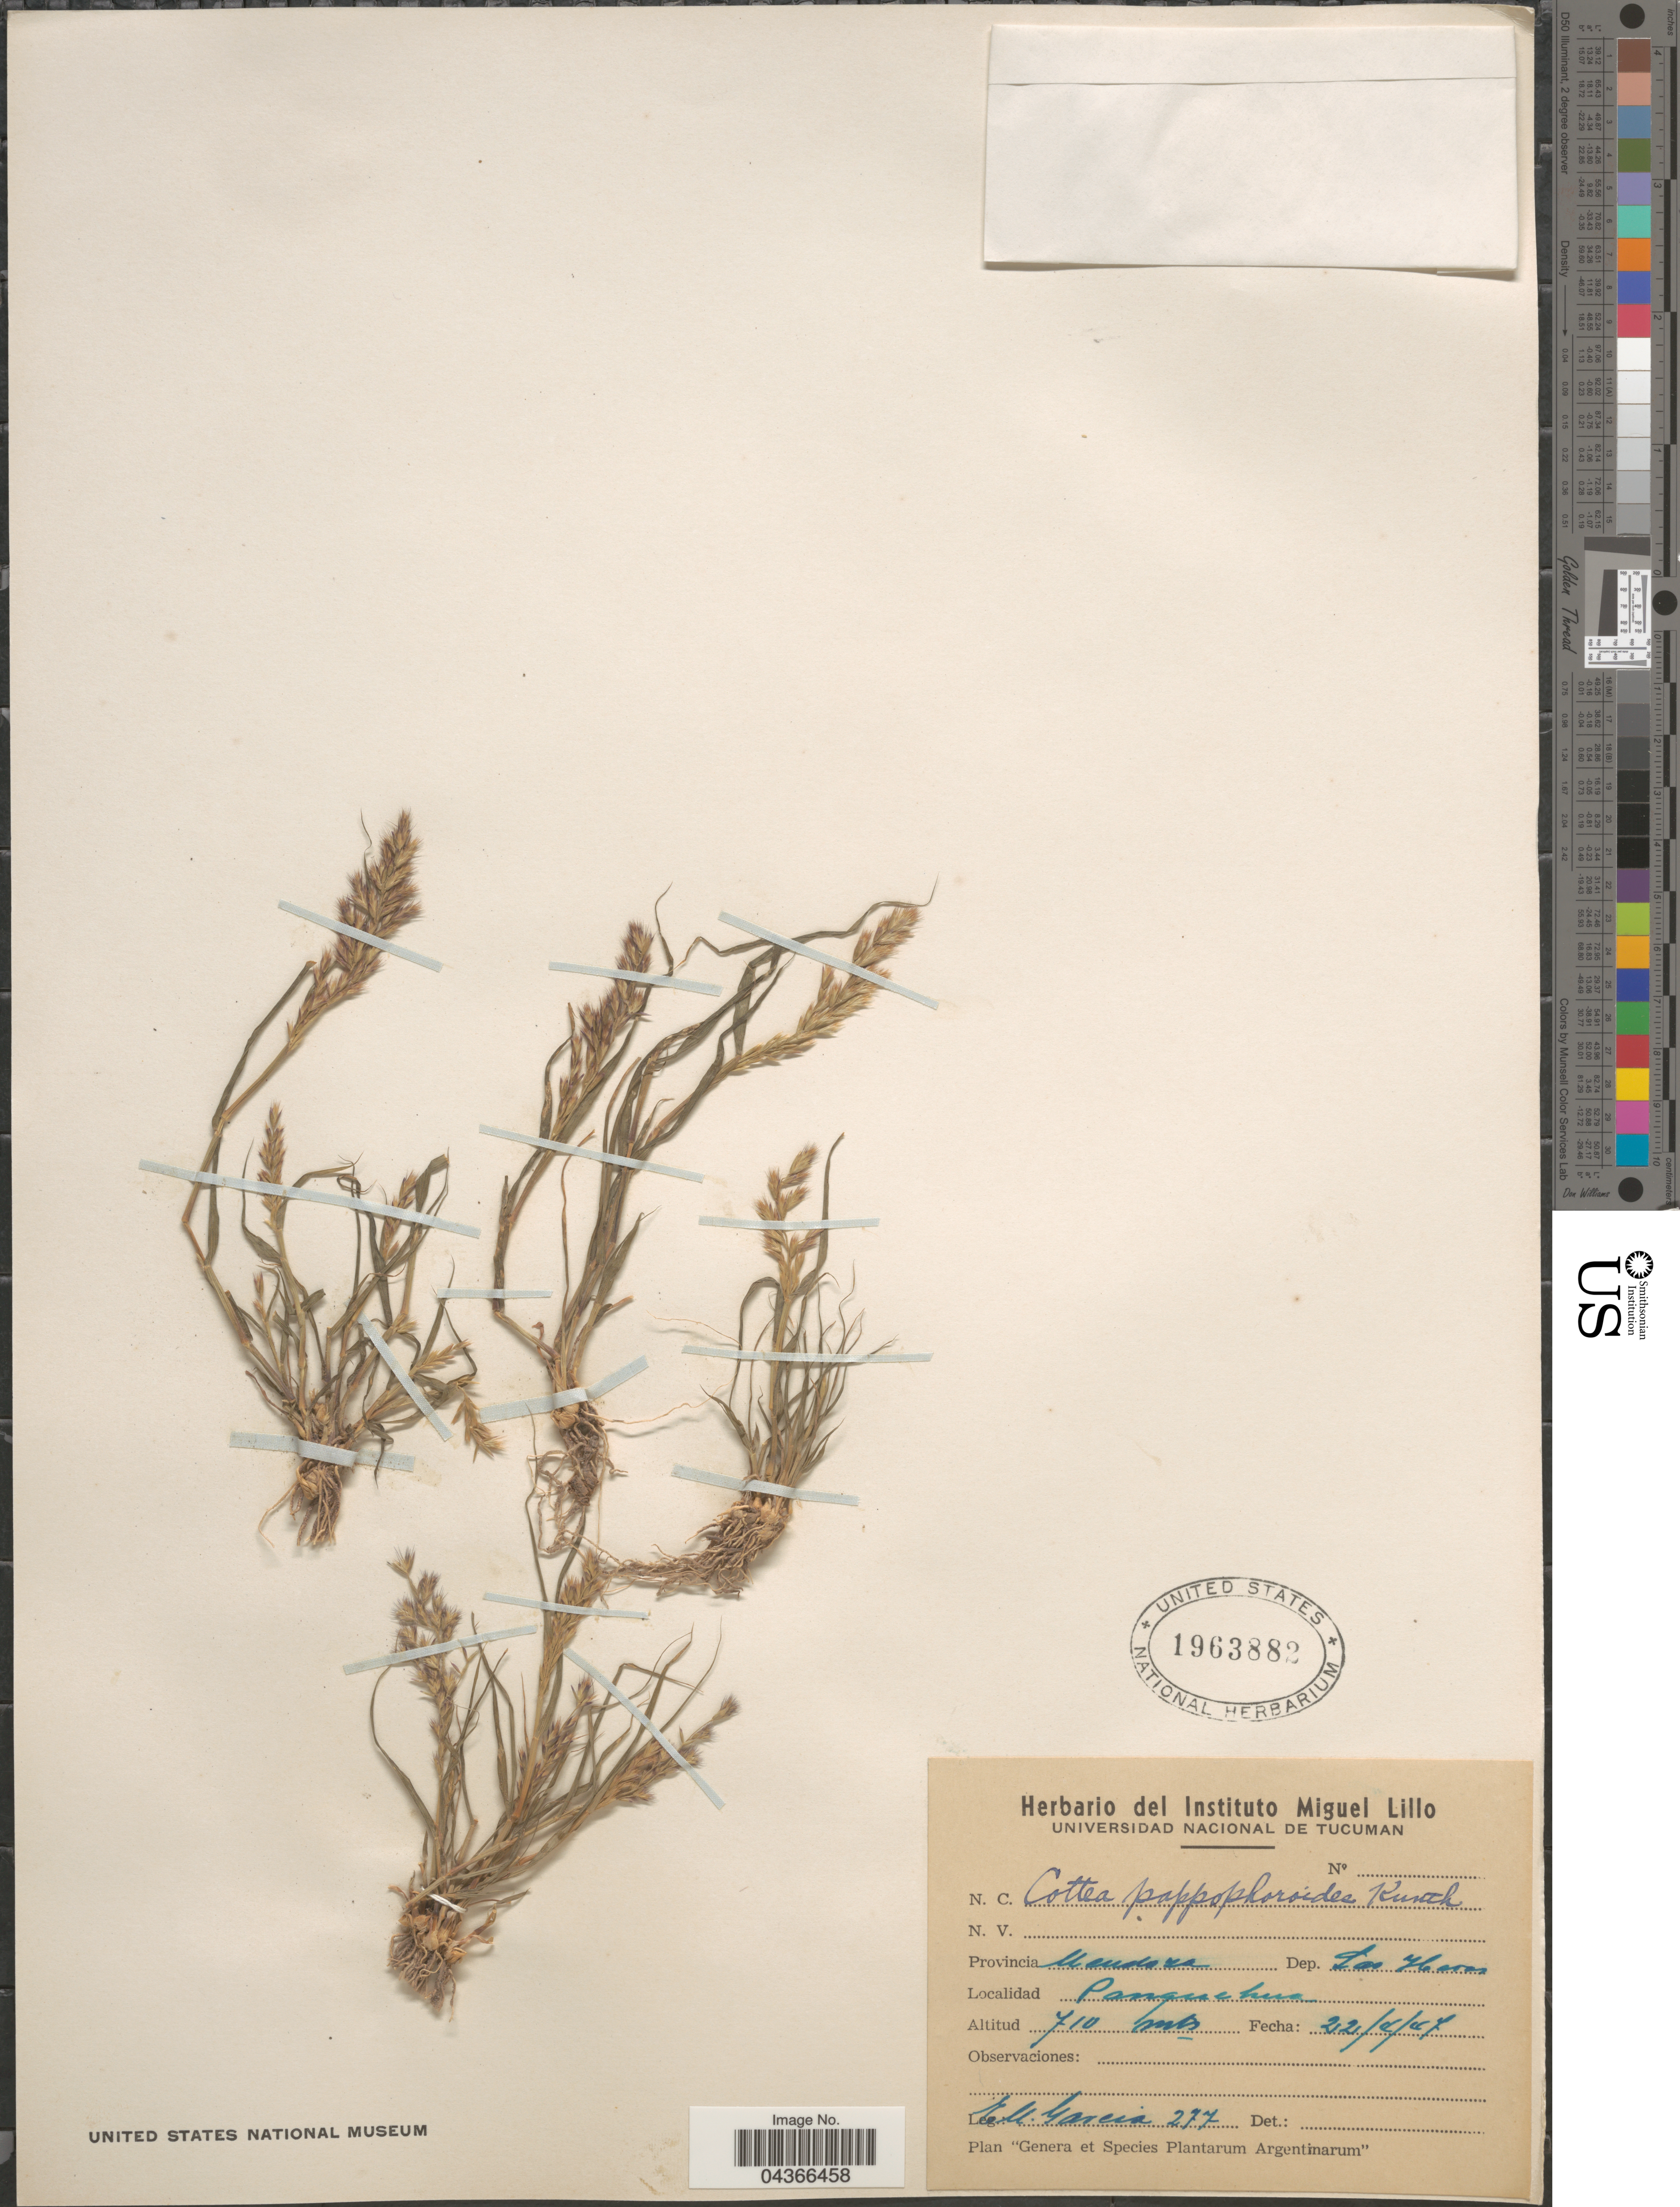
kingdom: Plantae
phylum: Tracheophyta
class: Liliopsida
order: Poales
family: Poaceae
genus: Cottea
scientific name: Cottea pappophoroides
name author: Kunth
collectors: E. Garcia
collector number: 277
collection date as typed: Transcribed d/m/y: 22/4/47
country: Argentina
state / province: Mendoza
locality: Dep. Las Heras. Panquehua.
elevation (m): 710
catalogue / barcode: US 1963882